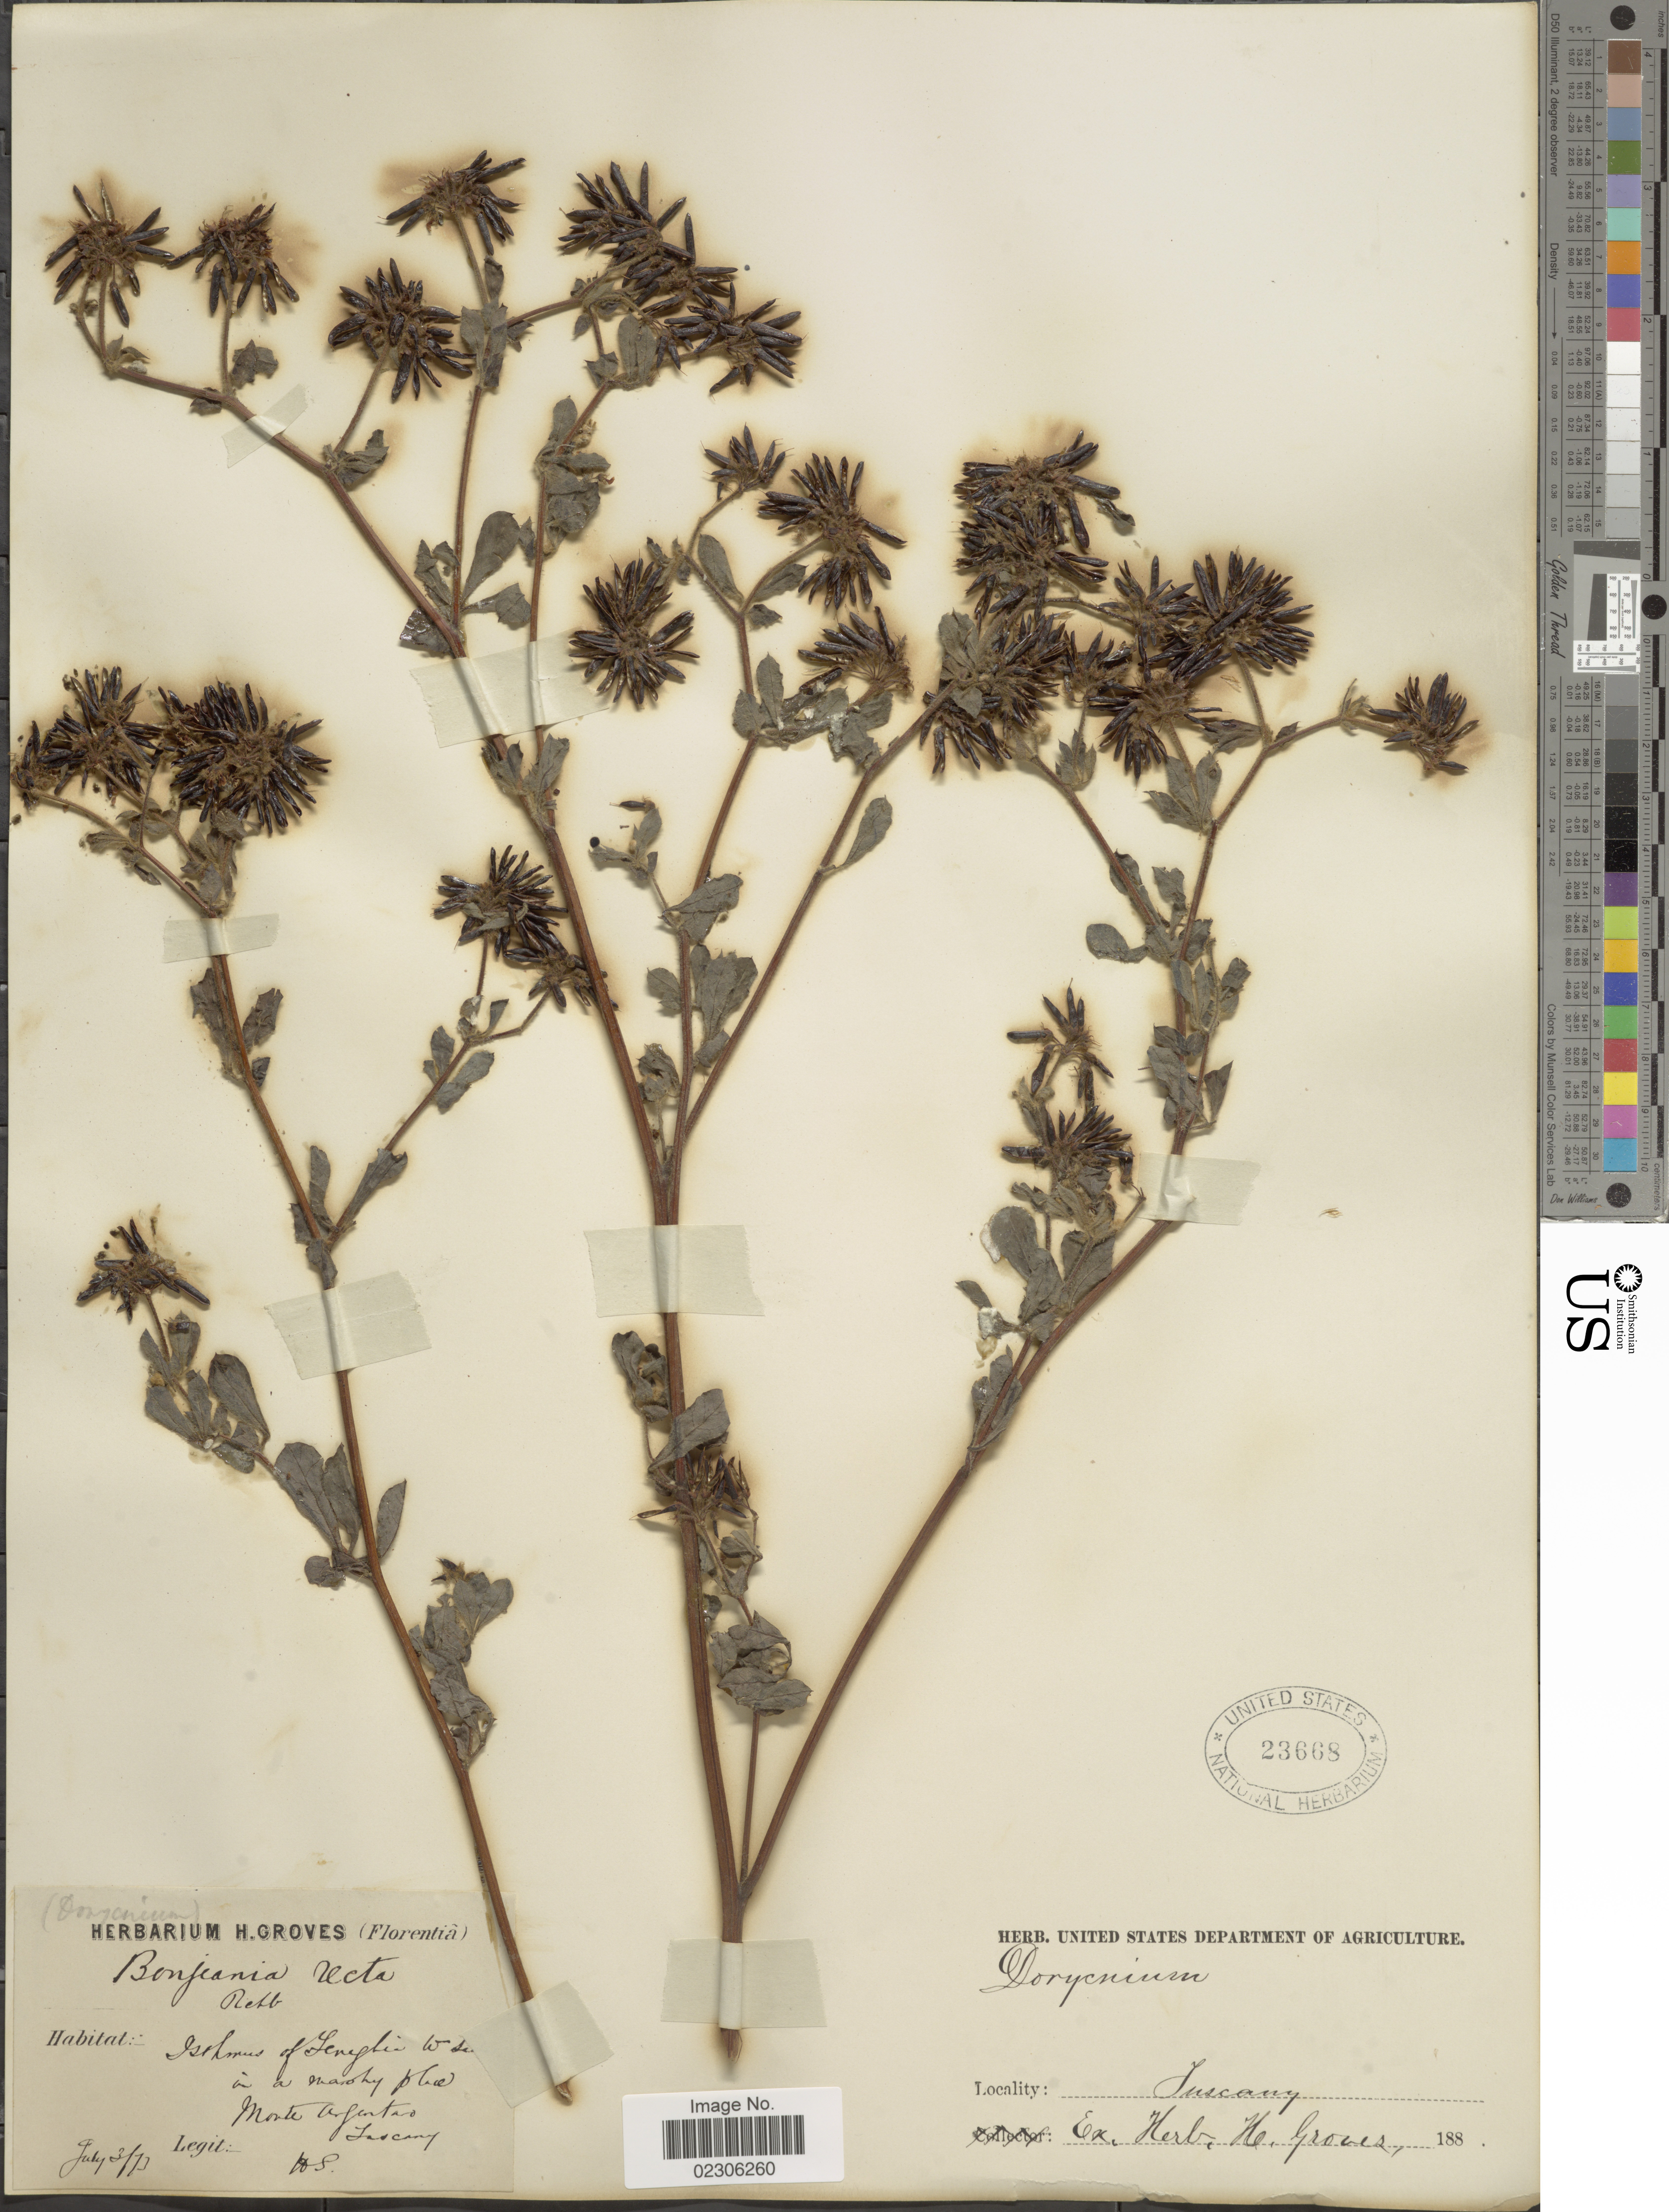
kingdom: Plantae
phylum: Tracheophyta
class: Magnoliopsida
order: Fabales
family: Fabaceae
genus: Dorycnium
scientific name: Dorycnium rectum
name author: (L.) Ser.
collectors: ex herb. H. Groves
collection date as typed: Transcribed d/m/y: 3/7/73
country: Italy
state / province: Tuscany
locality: Isthaus of Seneghin w de in a mahony place, Monte Aferto [interpreted]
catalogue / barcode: US 23668